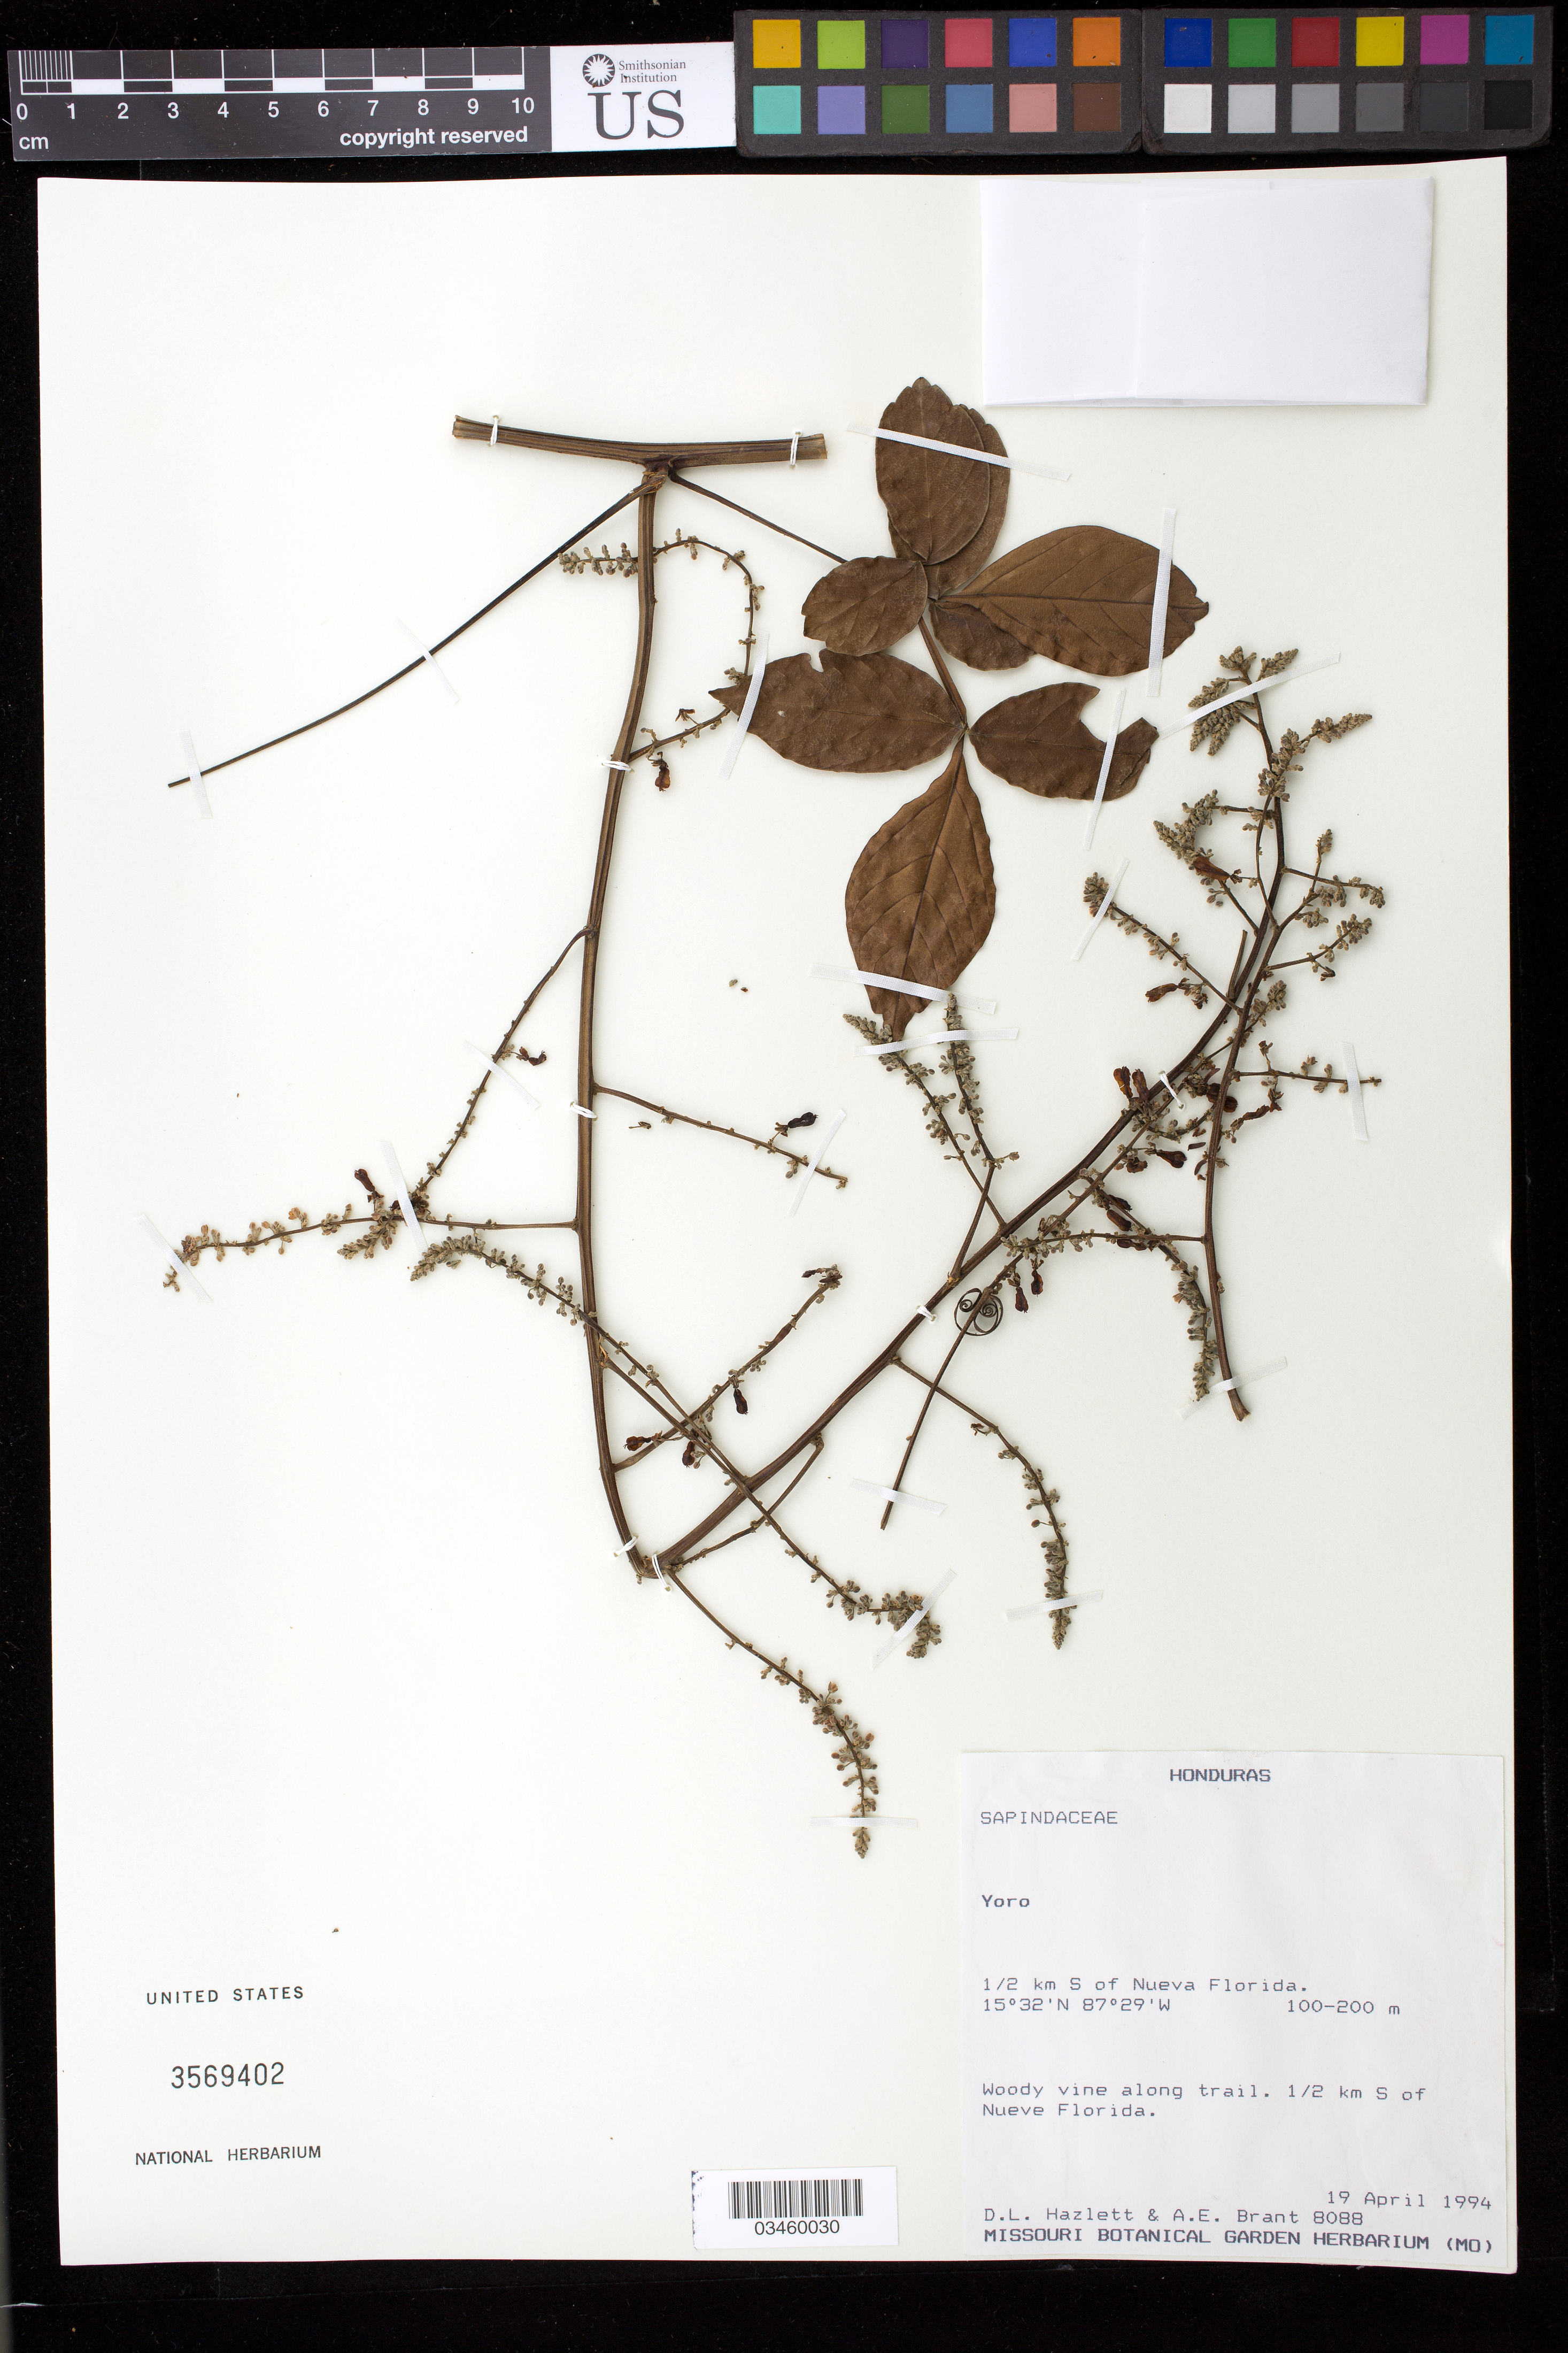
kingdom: Plantae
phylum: Tracheophyta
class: Magnoliopsida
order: Sapindales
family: Sapindaceae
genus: Serjania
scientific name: Serjania mexicana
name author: (L.) Willd.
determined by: Acevedo-Rodriguez, P., (US), Smithsonian Institution - National Museum of Natural History (UNITED STATES)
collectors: D. Hazlett & A. Brant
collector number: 8088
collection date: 1994-04-19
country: Honduras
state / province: Yoro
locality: Along "Quebrada El Aguacatal"and in ravines that enter into el Rio Guan Guan.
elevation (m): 100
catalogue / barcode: US 3569402